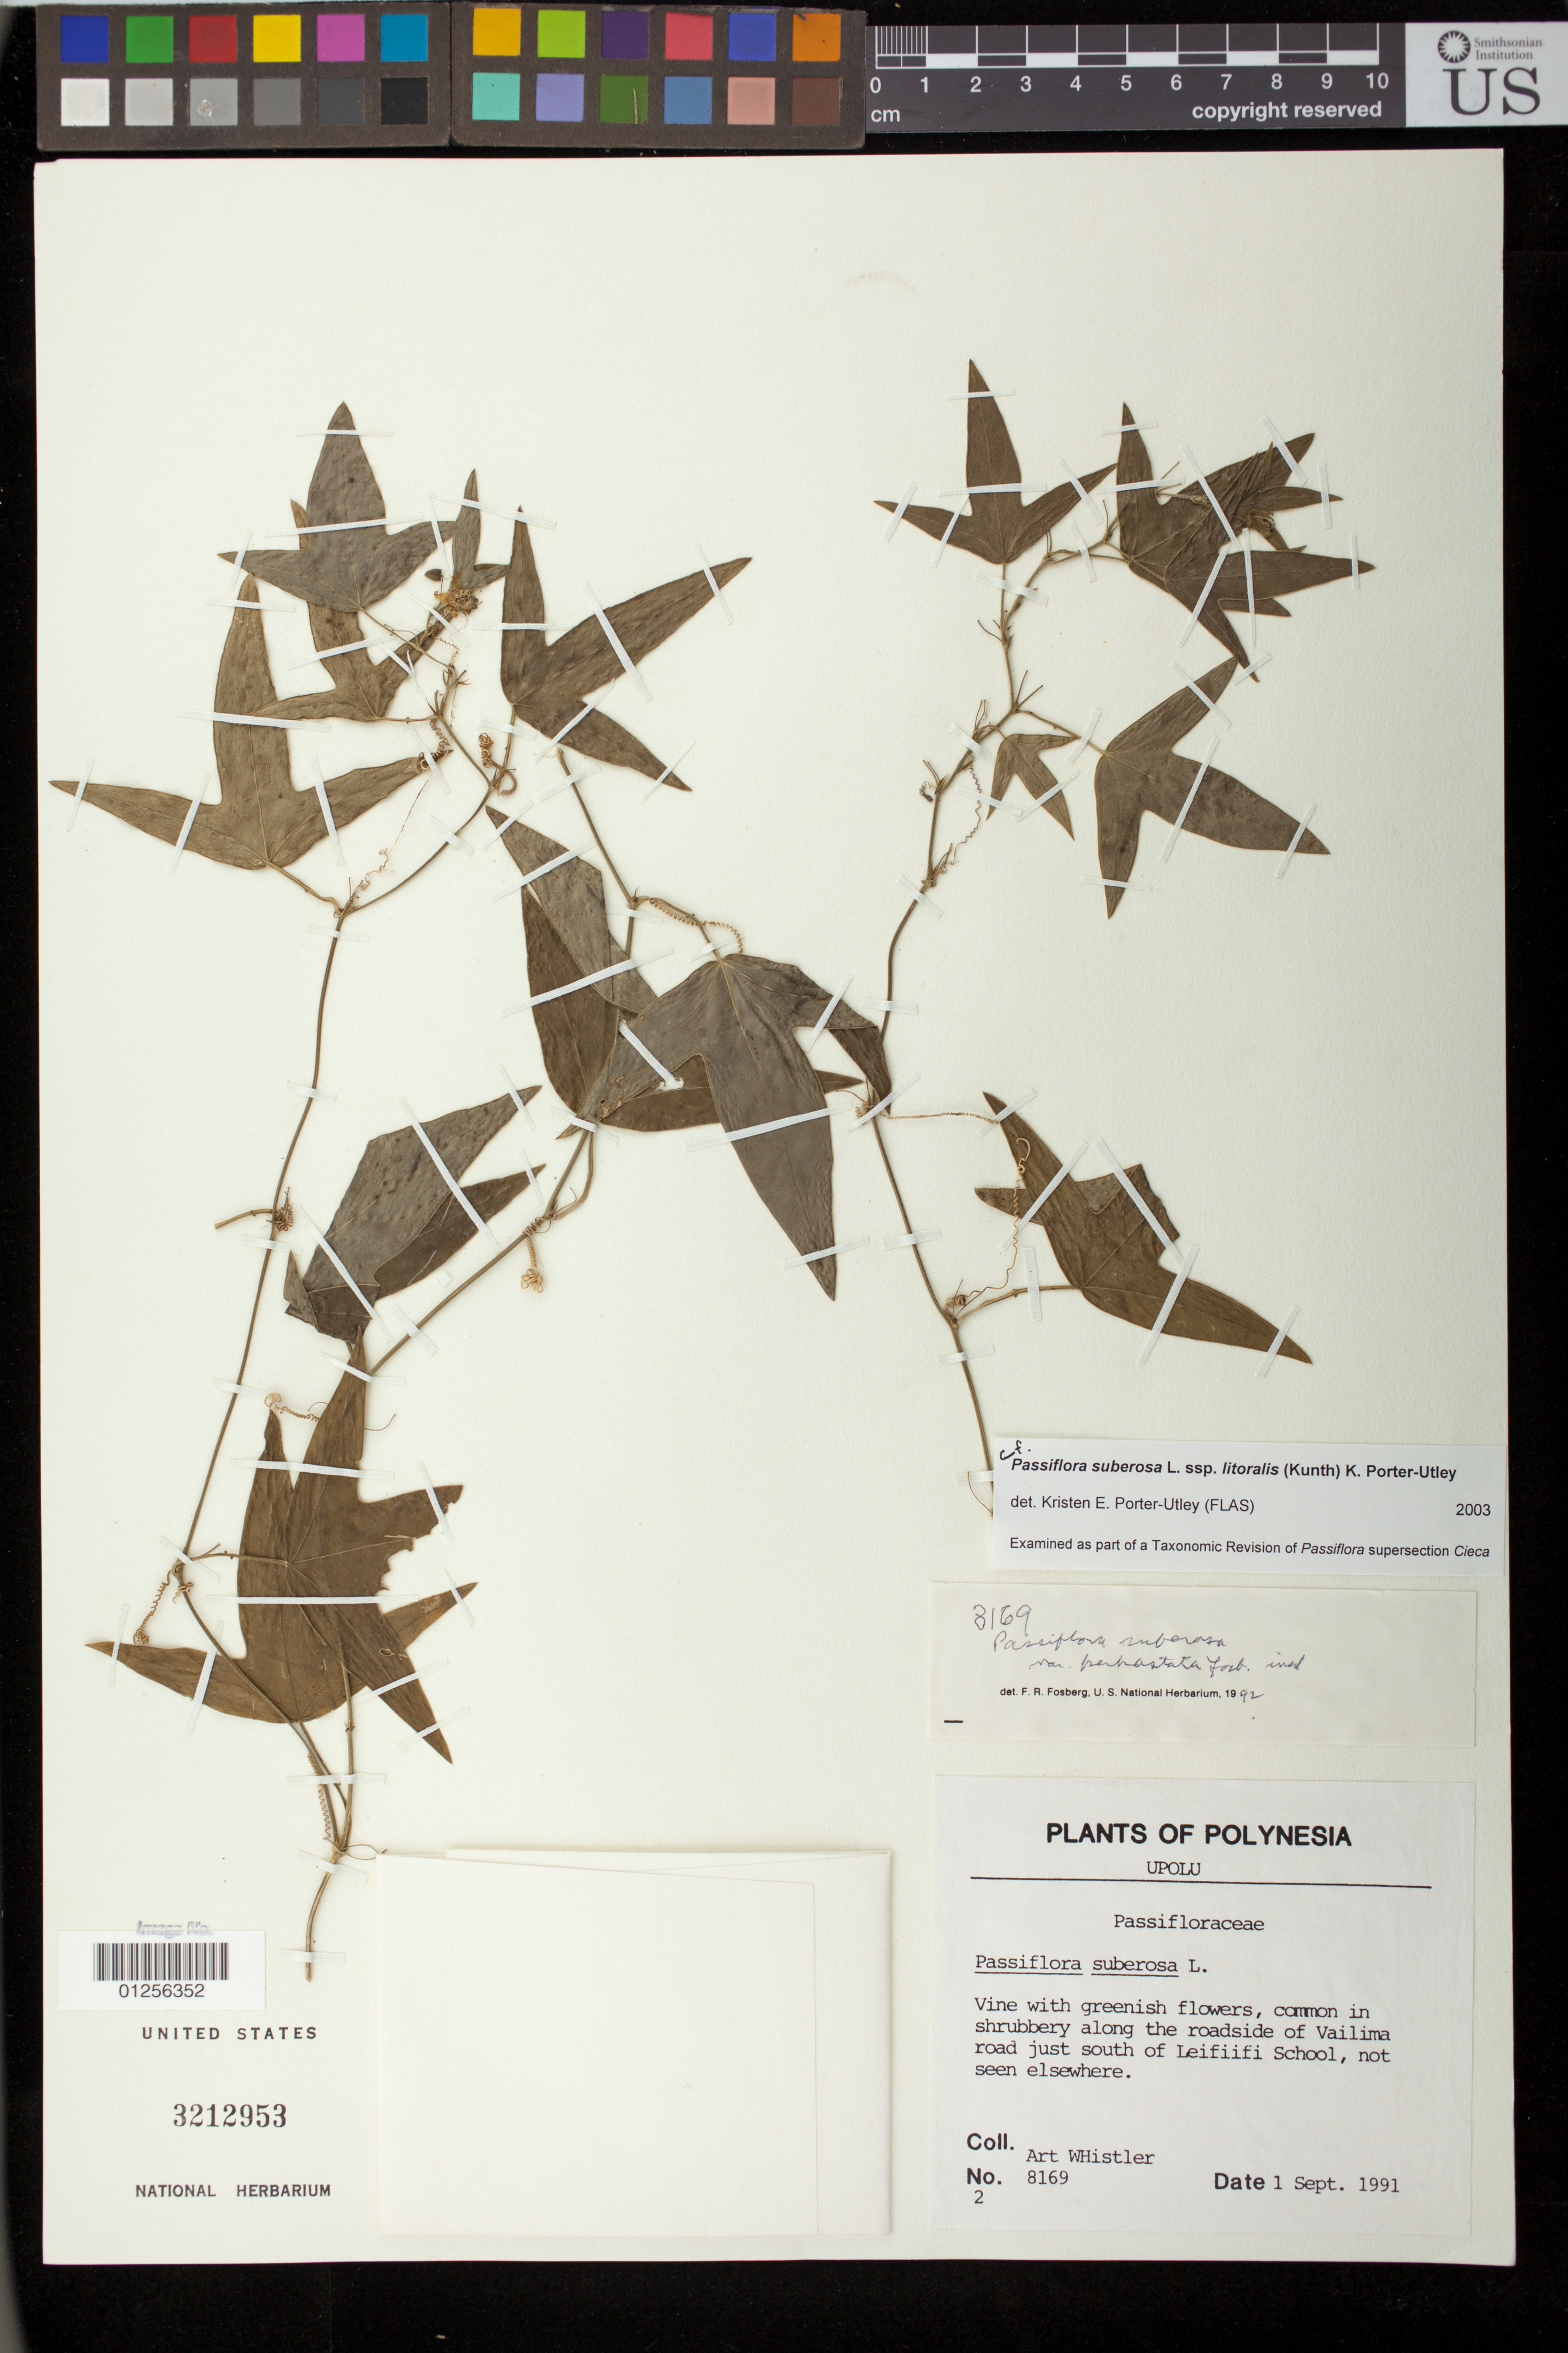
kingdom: Plantae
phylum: Tracheophyta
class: Magnoliopsida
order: Malpighiales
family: Passifloraceae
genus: Passiflora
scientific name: Passiflora suberosa subsp. litoralis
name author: (Kunth) Port.-Utl. et al.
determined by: Porter-Utley, Kristen E.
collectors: A. Whistler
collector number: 8169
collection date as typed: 1 September 1991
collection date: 1991-09-01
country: Samoa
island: Upolu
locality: Roadside of Vailima road just S of Leifiifi School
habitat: common in shrubbery along roadside, not seen elsewhere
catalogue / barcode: US 3212953